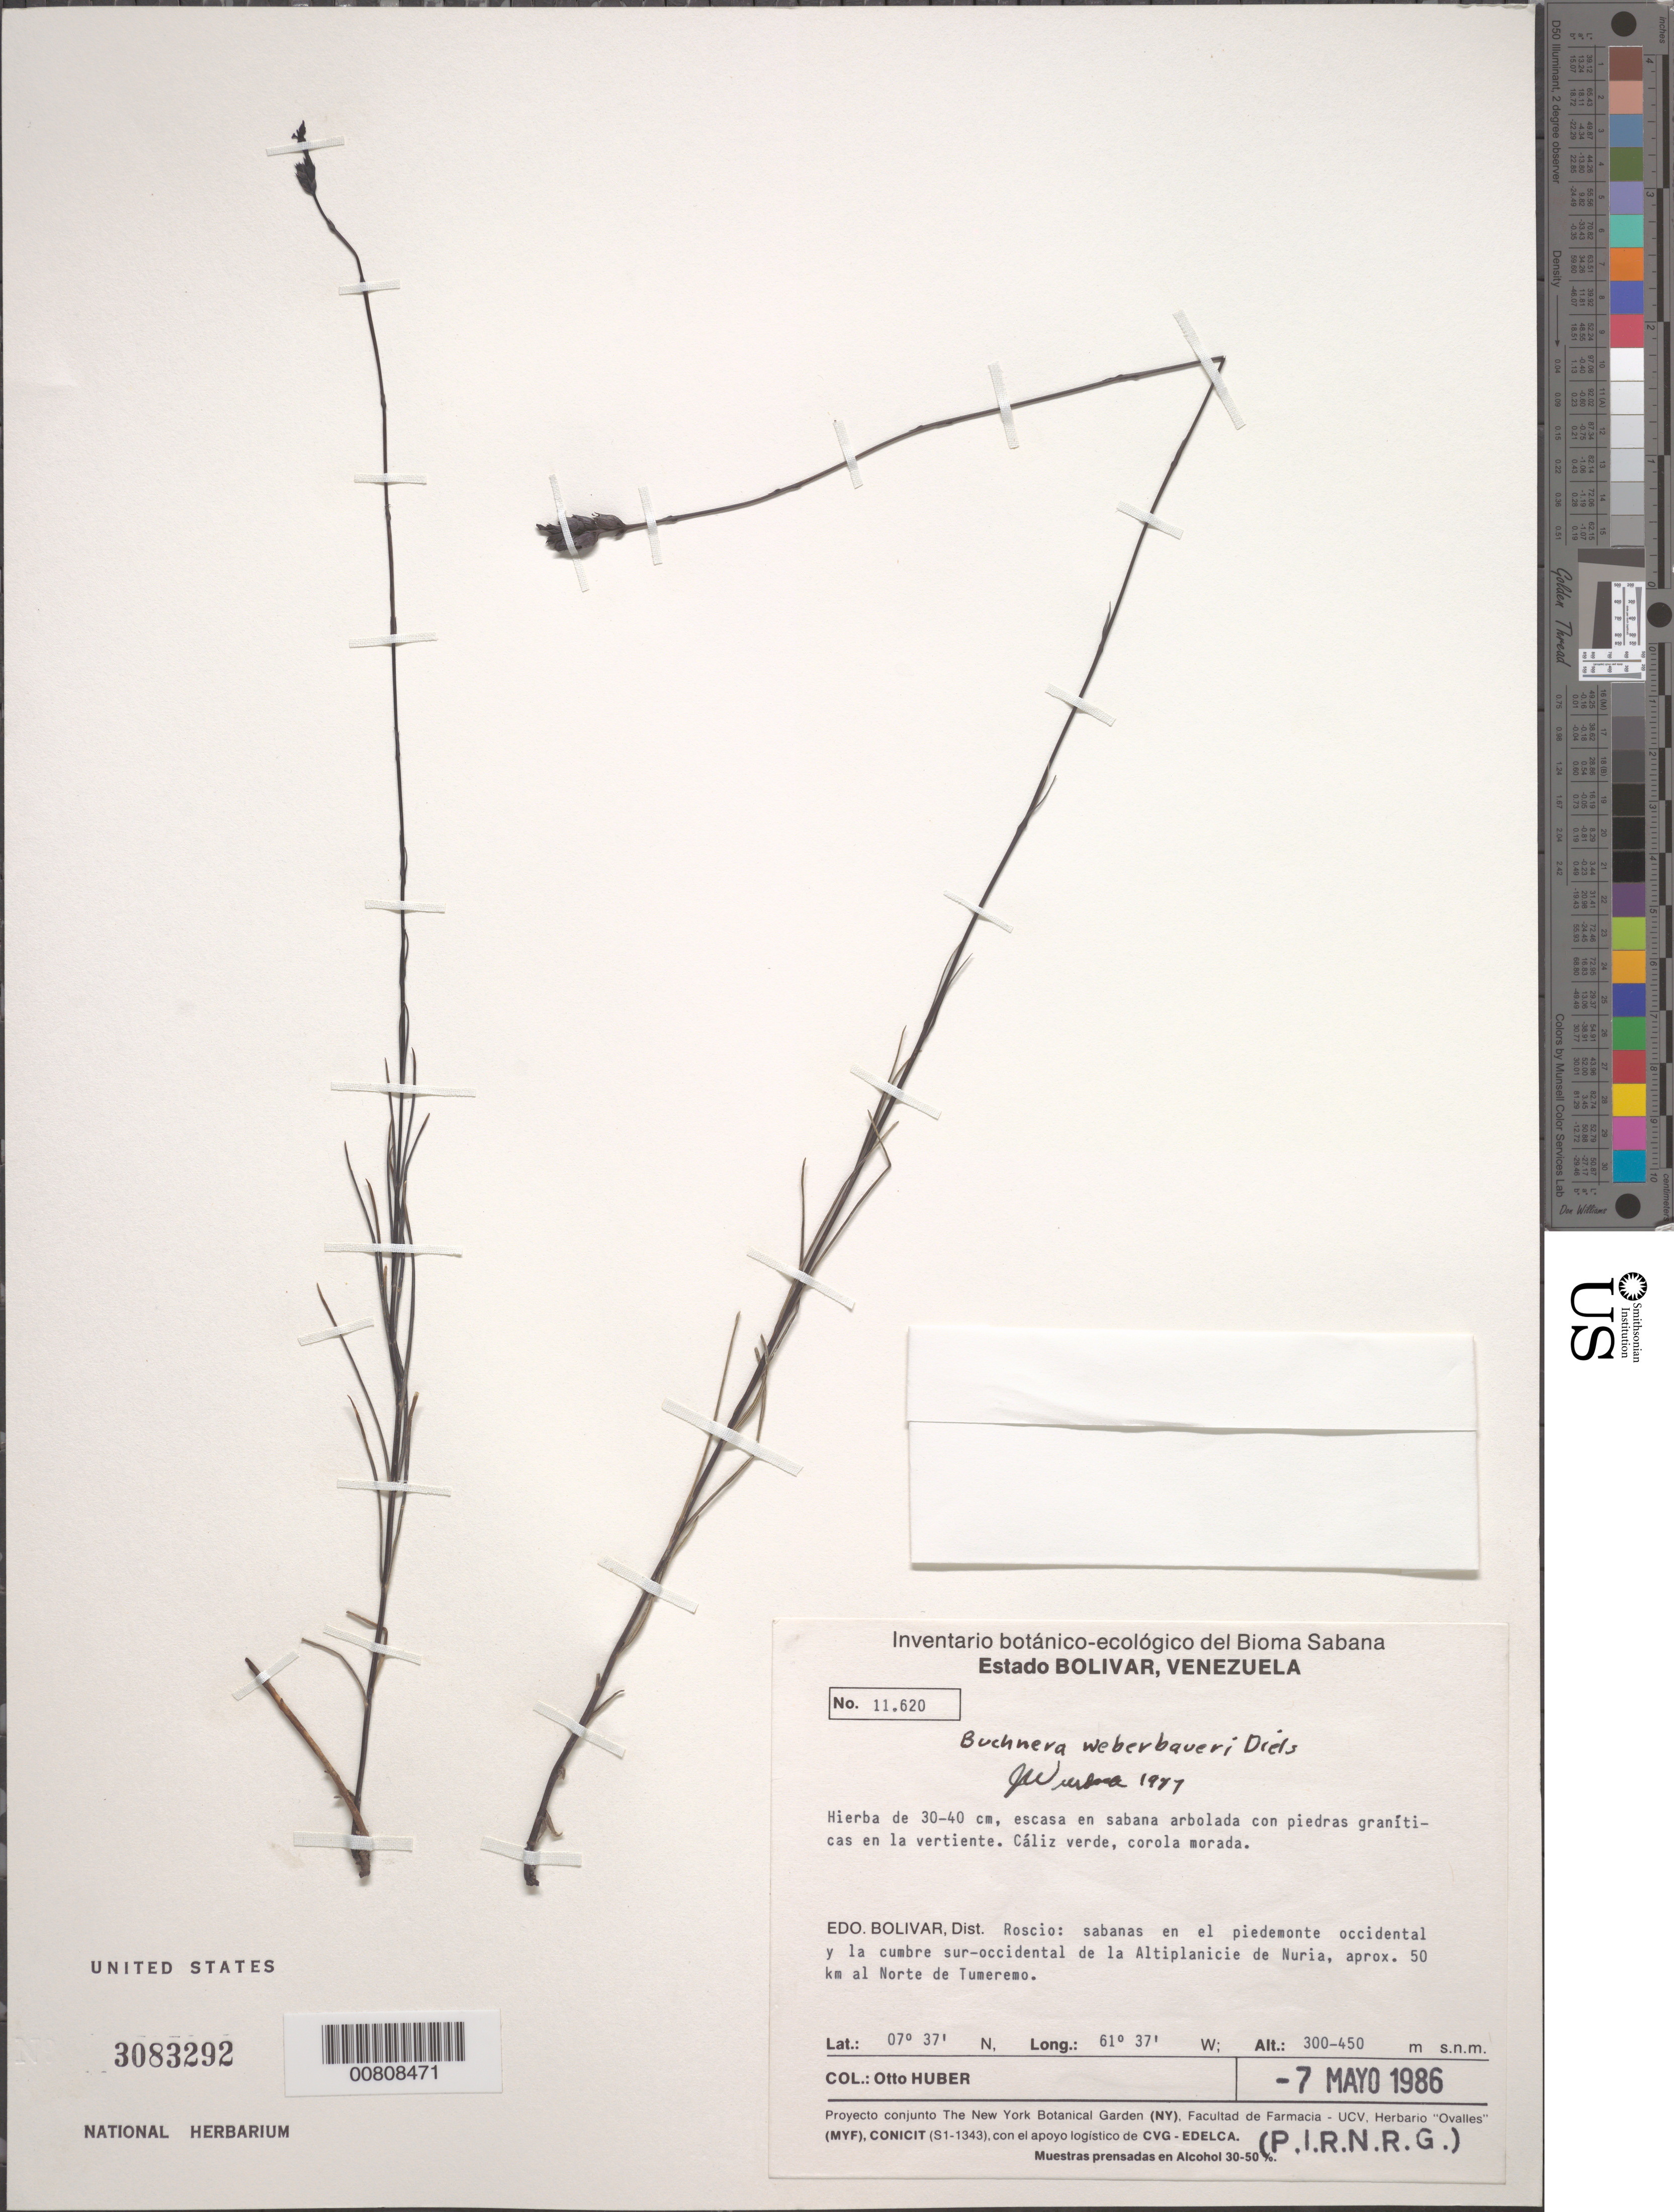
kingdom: Plantae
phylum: Tracheophyta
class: Magnoliopsida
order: Lamiales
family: Orobanchaceae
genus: Buchnera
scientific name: Buchnera weberbaueri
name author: Diels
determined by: Wurdack, John J., (US), US (UNITED STATES)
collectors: O. Huber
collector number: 11620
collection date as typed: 7-May-86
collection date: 1986-05-07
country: Venezuela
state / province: Bolívar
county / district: Roscio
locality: Altiplanicie de Nuria, sur-occidental; aprox. 50 km al Norte de Tumeremo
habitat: Sabana arbolada con piédras graníticas en la vertiente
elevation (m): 300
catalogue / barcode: US 3083292